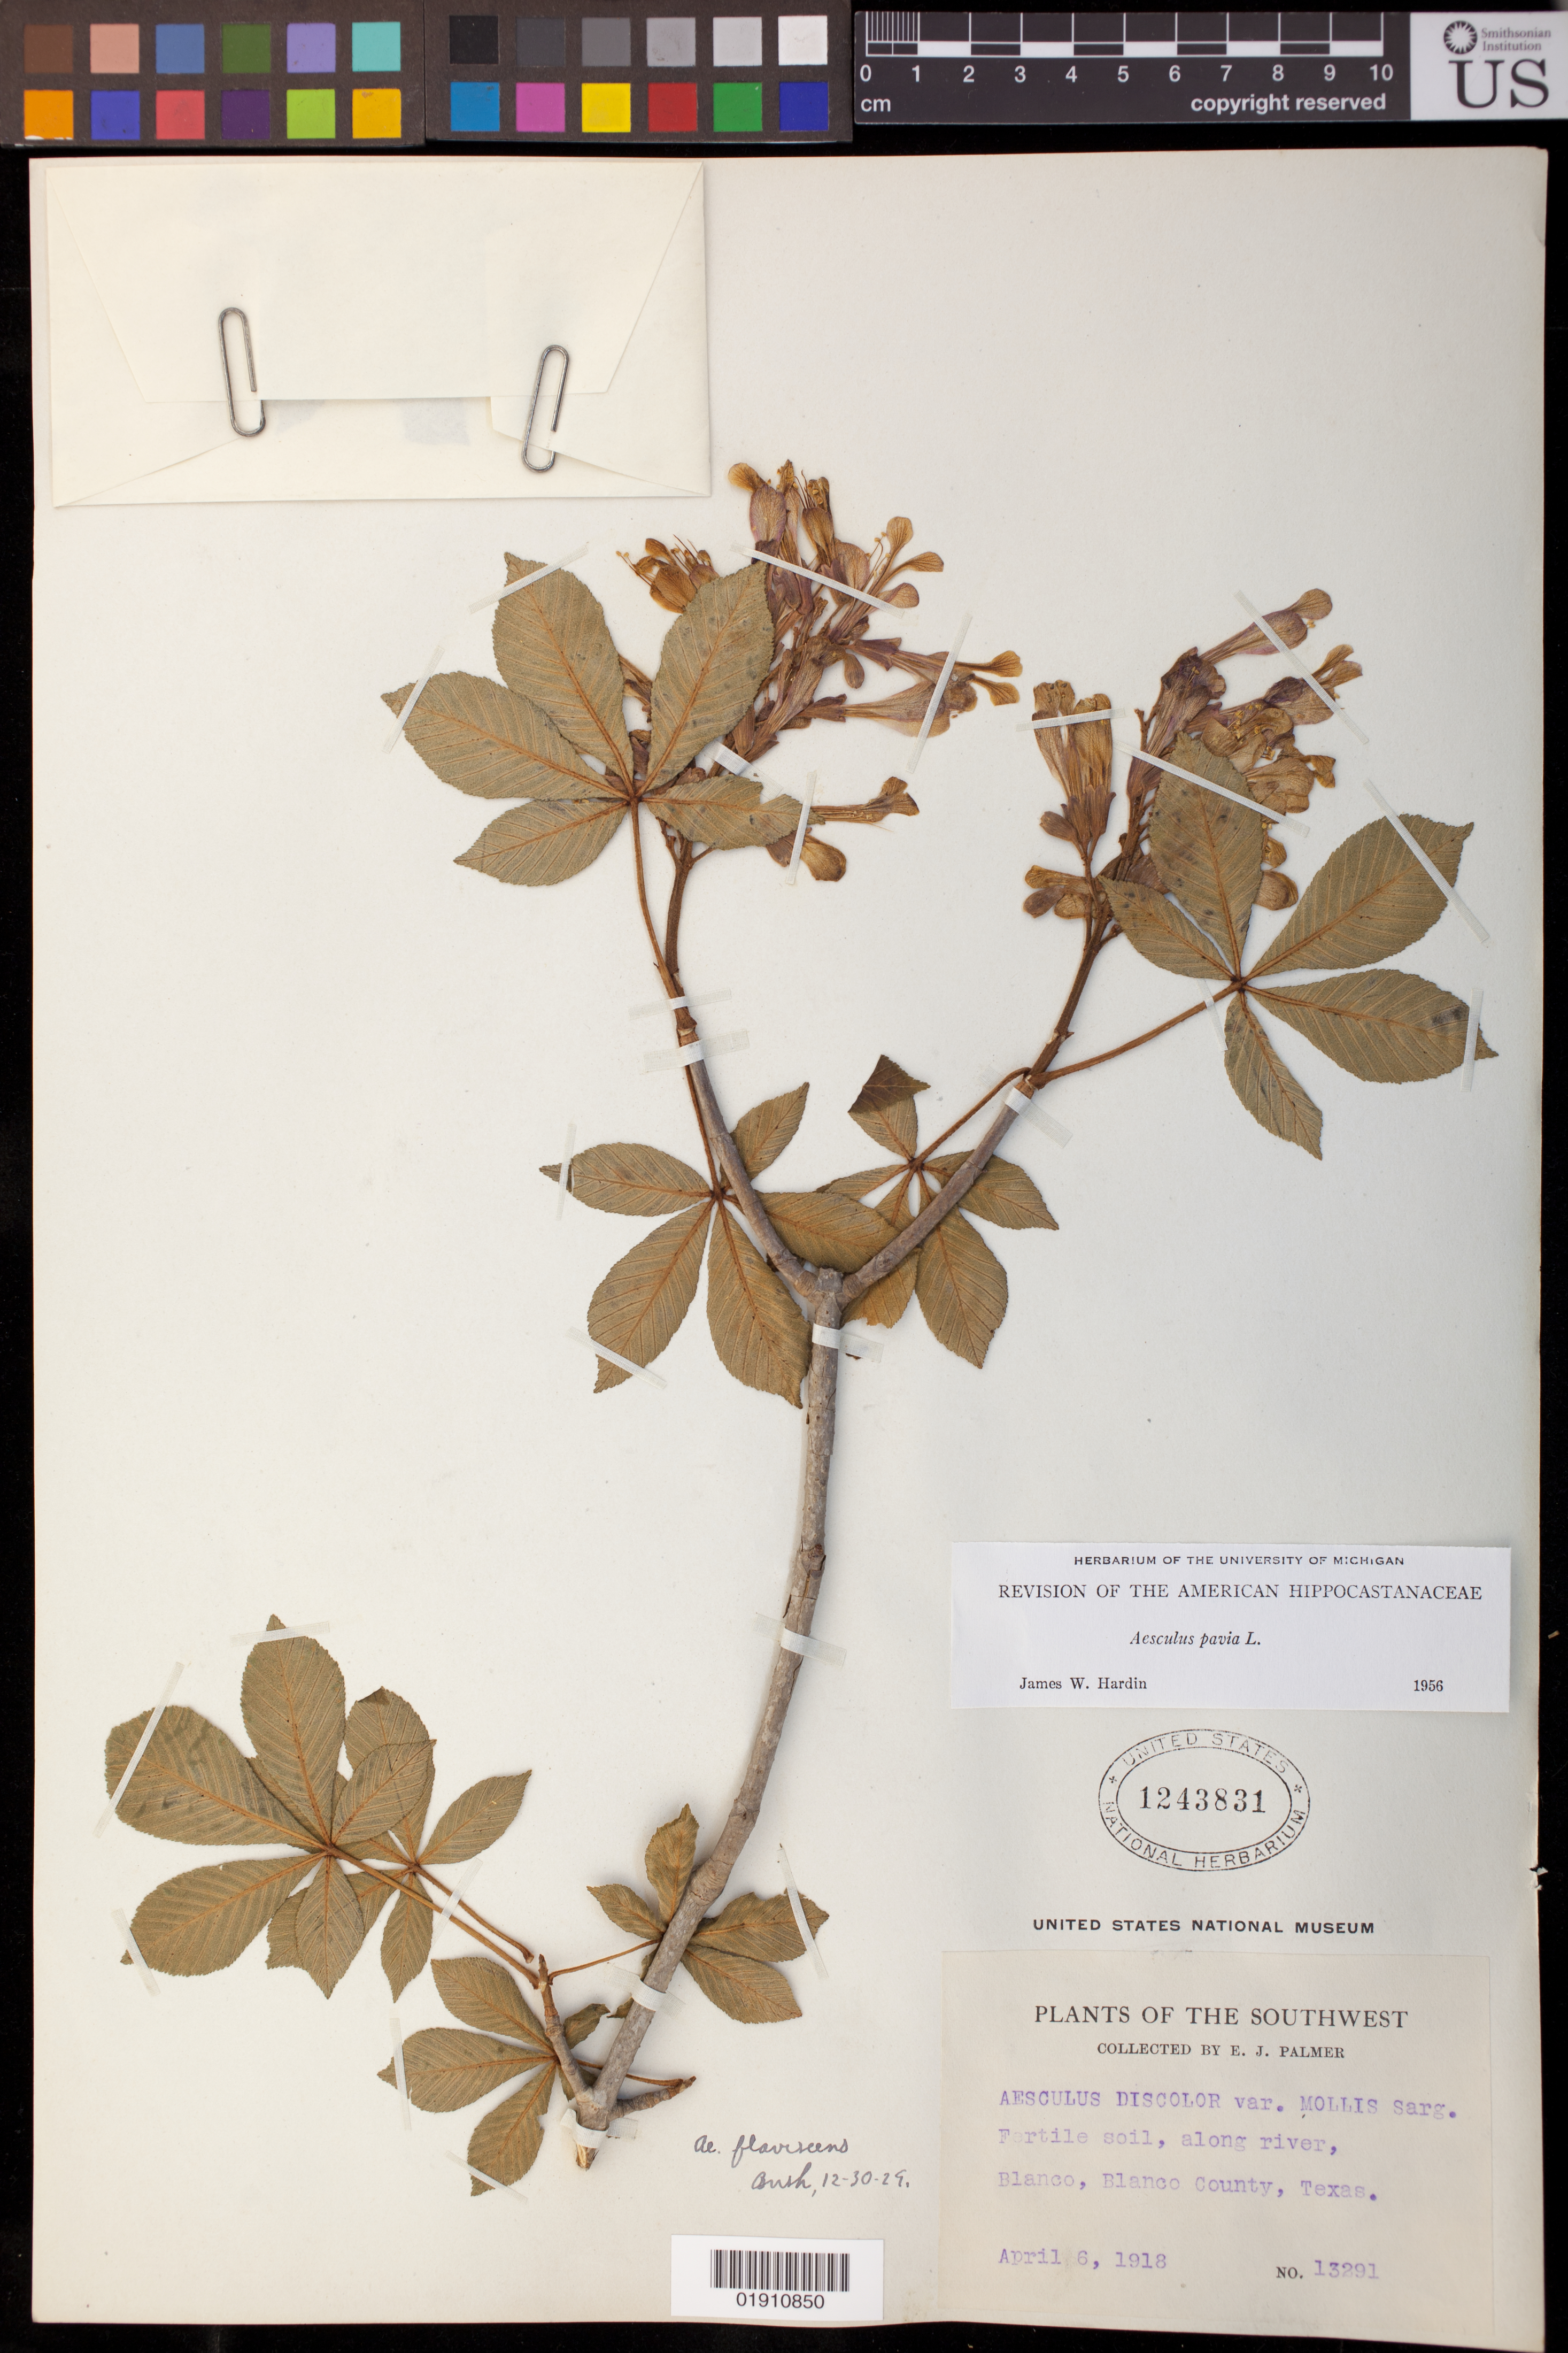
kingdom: Plantae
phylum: Tracheophyta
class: Magnoliopsida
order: Sapindales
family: Sapindaceae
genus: Aesculus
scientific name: Aesculus pavia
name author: L.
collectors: E. J. Palmer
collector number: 13291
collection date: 1918-04-06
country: United States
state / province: Texas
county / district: Blanco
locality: Blanco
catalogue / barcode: US 1243831